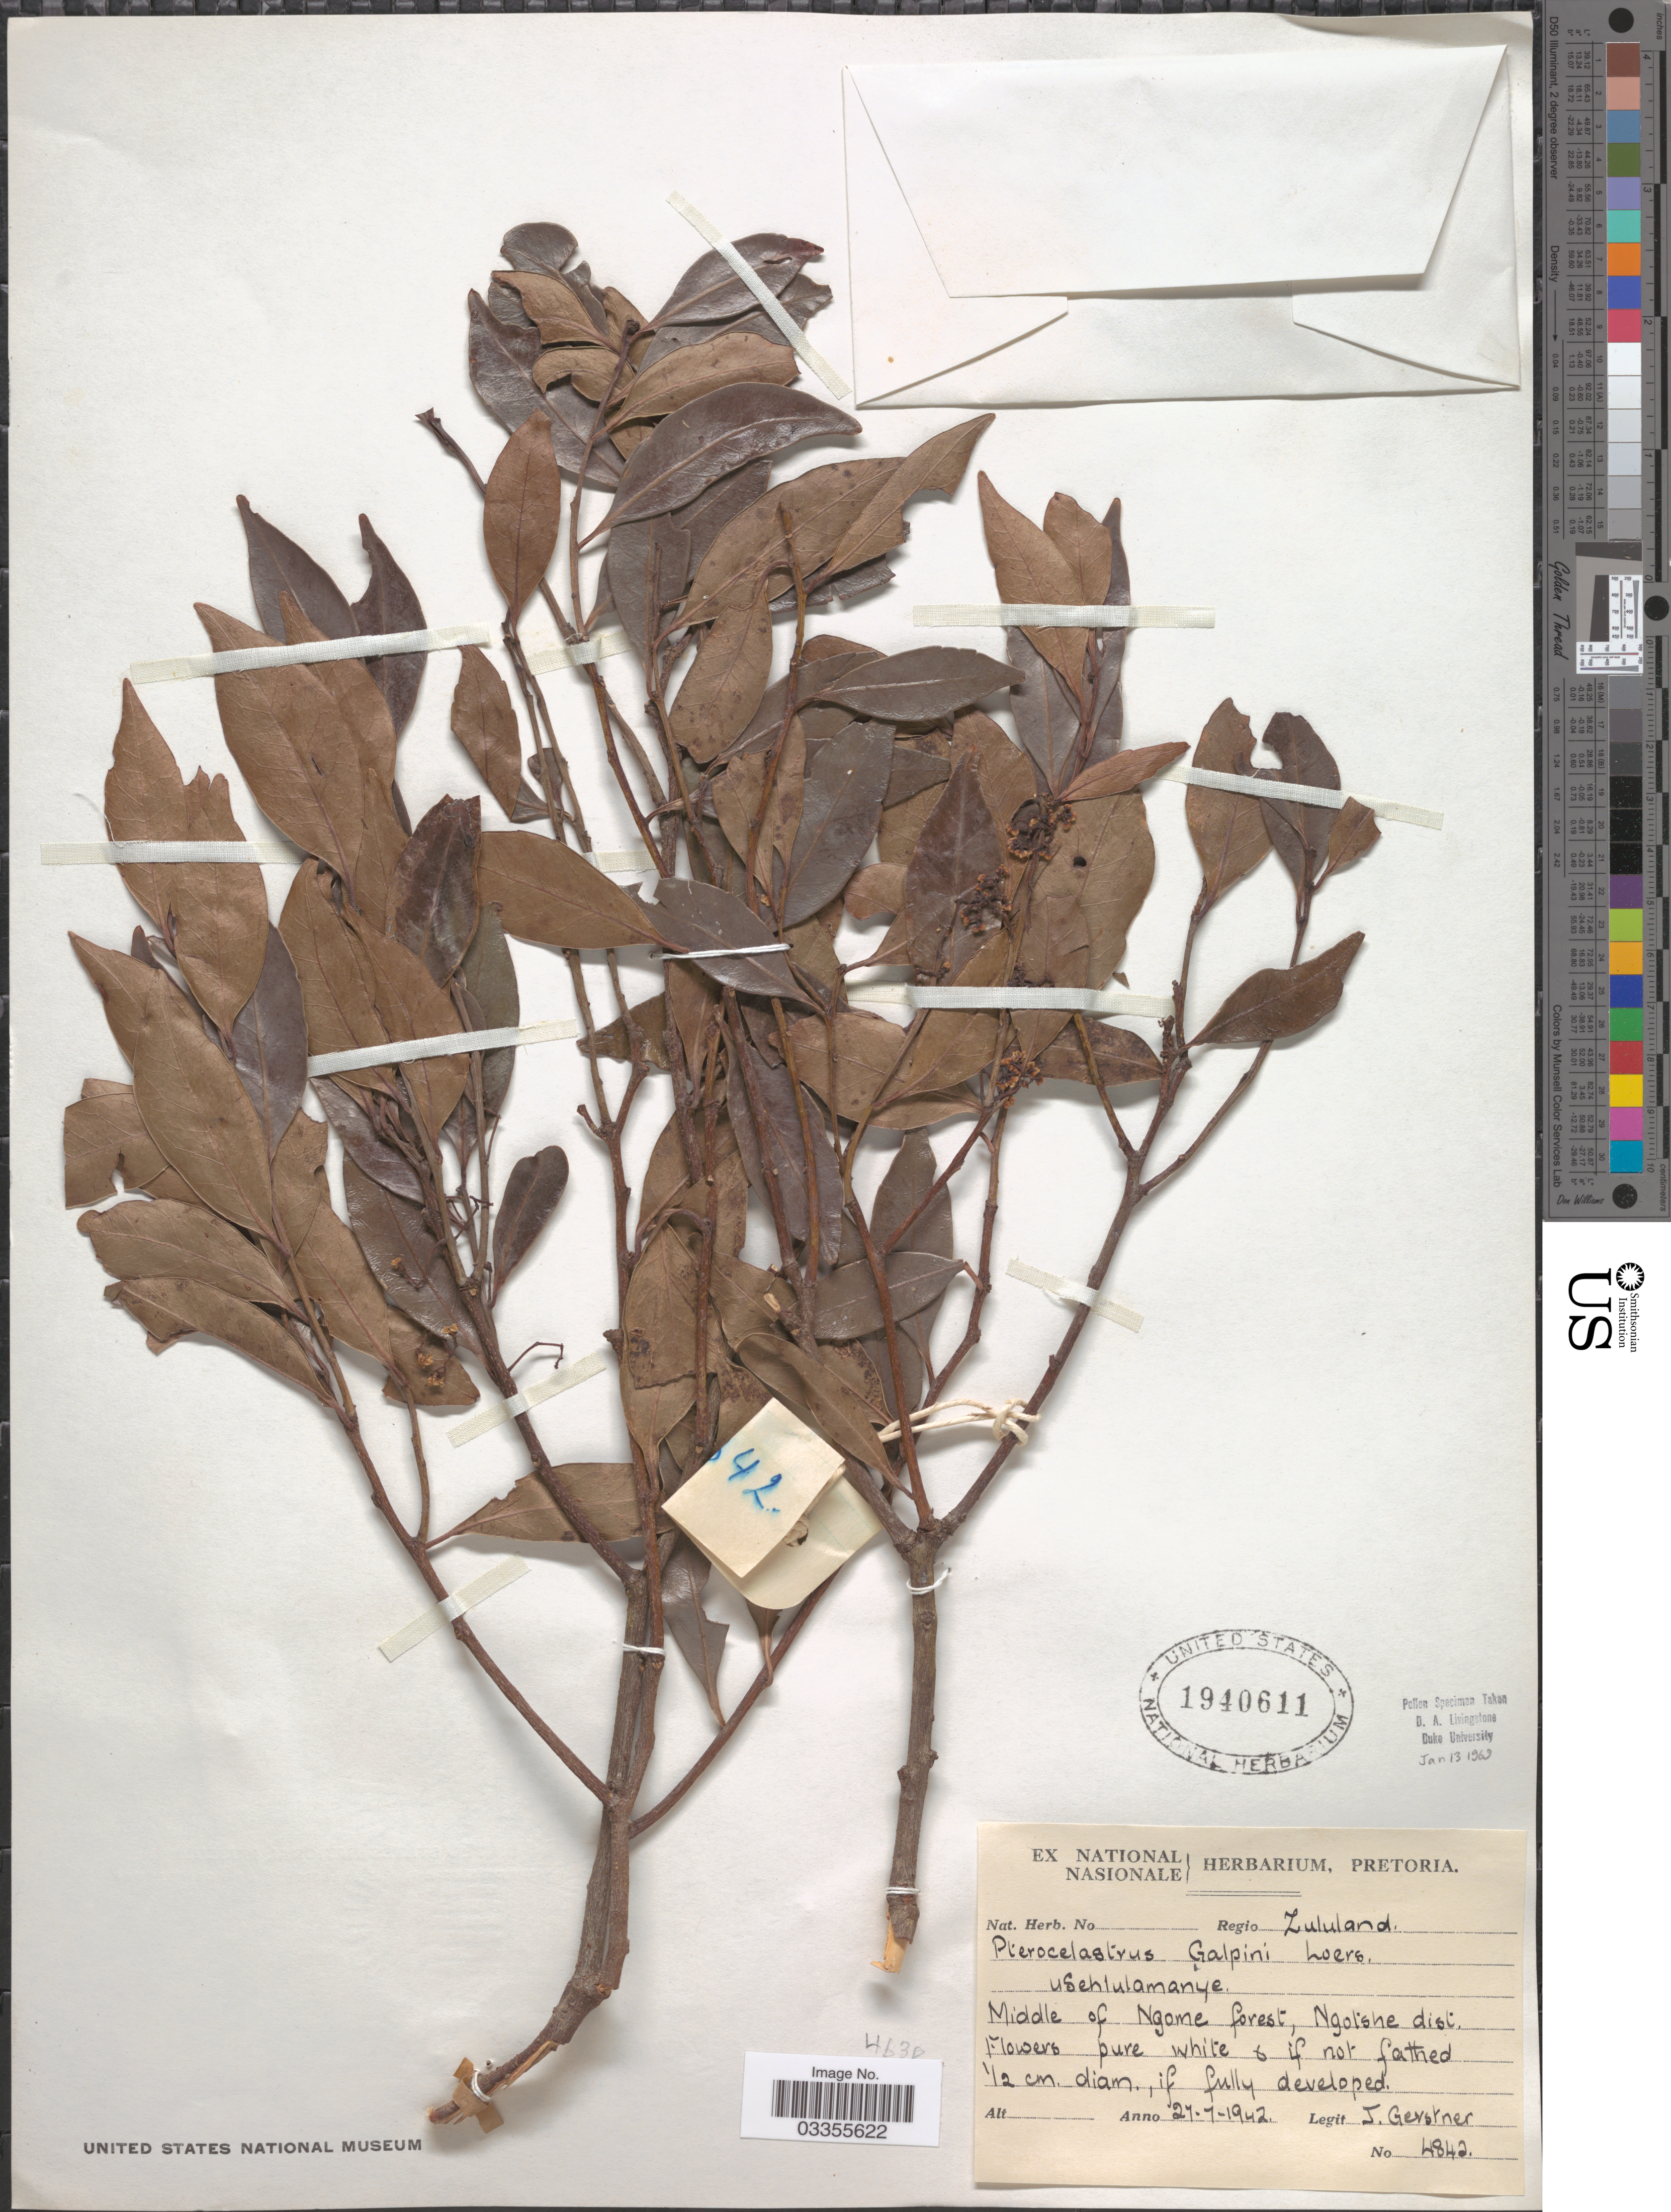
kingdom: Plantae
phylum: Tracheophyta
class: Magnoliopsida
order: Celastrales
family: Celastraceae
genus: Pterocelastrus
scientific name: Pterocelastrus echinatus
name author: N.E. Br.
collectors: J. Gerstner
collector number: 4842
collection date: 1942-07-27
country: South Africa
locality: Regio Zululand. Middle of Ngome forest, Ngotshe dist.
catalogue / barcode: US 1940611